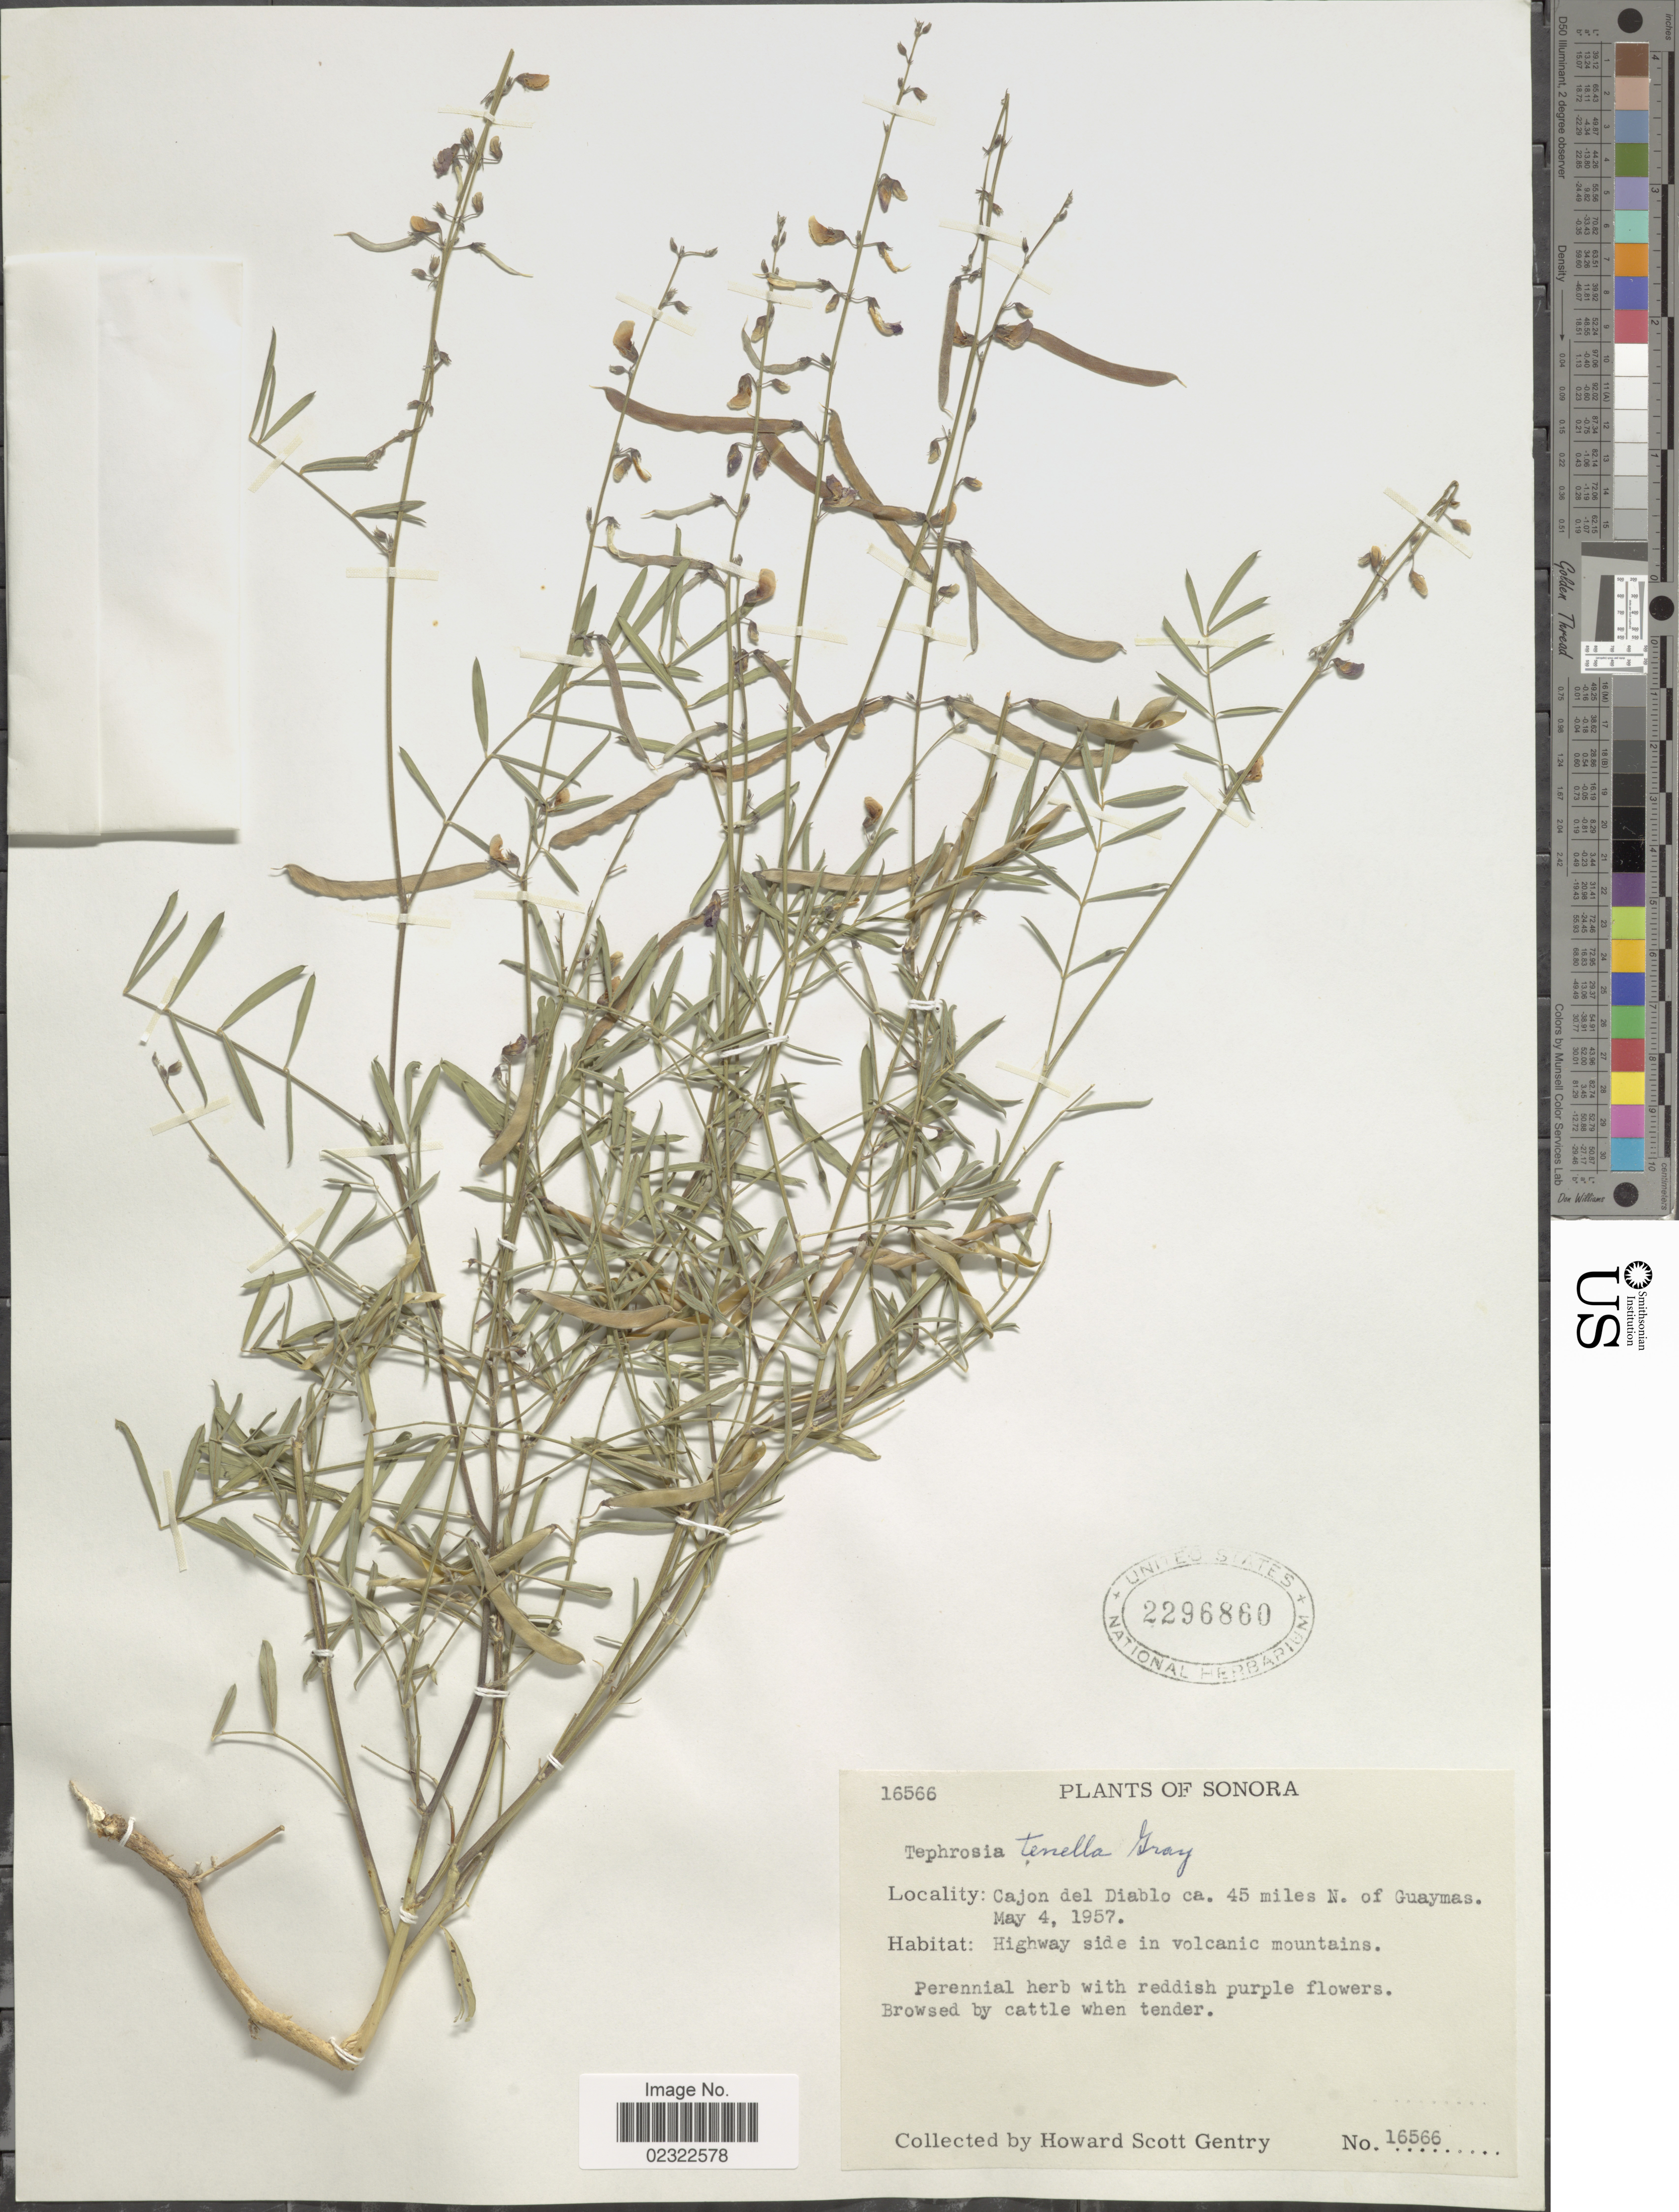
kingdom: Plantae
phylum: Tracheophyta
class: Magnoliopsida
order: Fabales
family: Fabaceae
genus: Tephrosia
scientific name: Tephrosia tenella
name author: A. Gray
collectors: H. S. Gentry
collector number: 16566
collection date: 1957-05-04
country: Mexico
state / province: Sonora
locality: Sonora, Cajon del Diablo ca. 45 miles N. of Guaymas,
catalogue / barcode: US 2296860